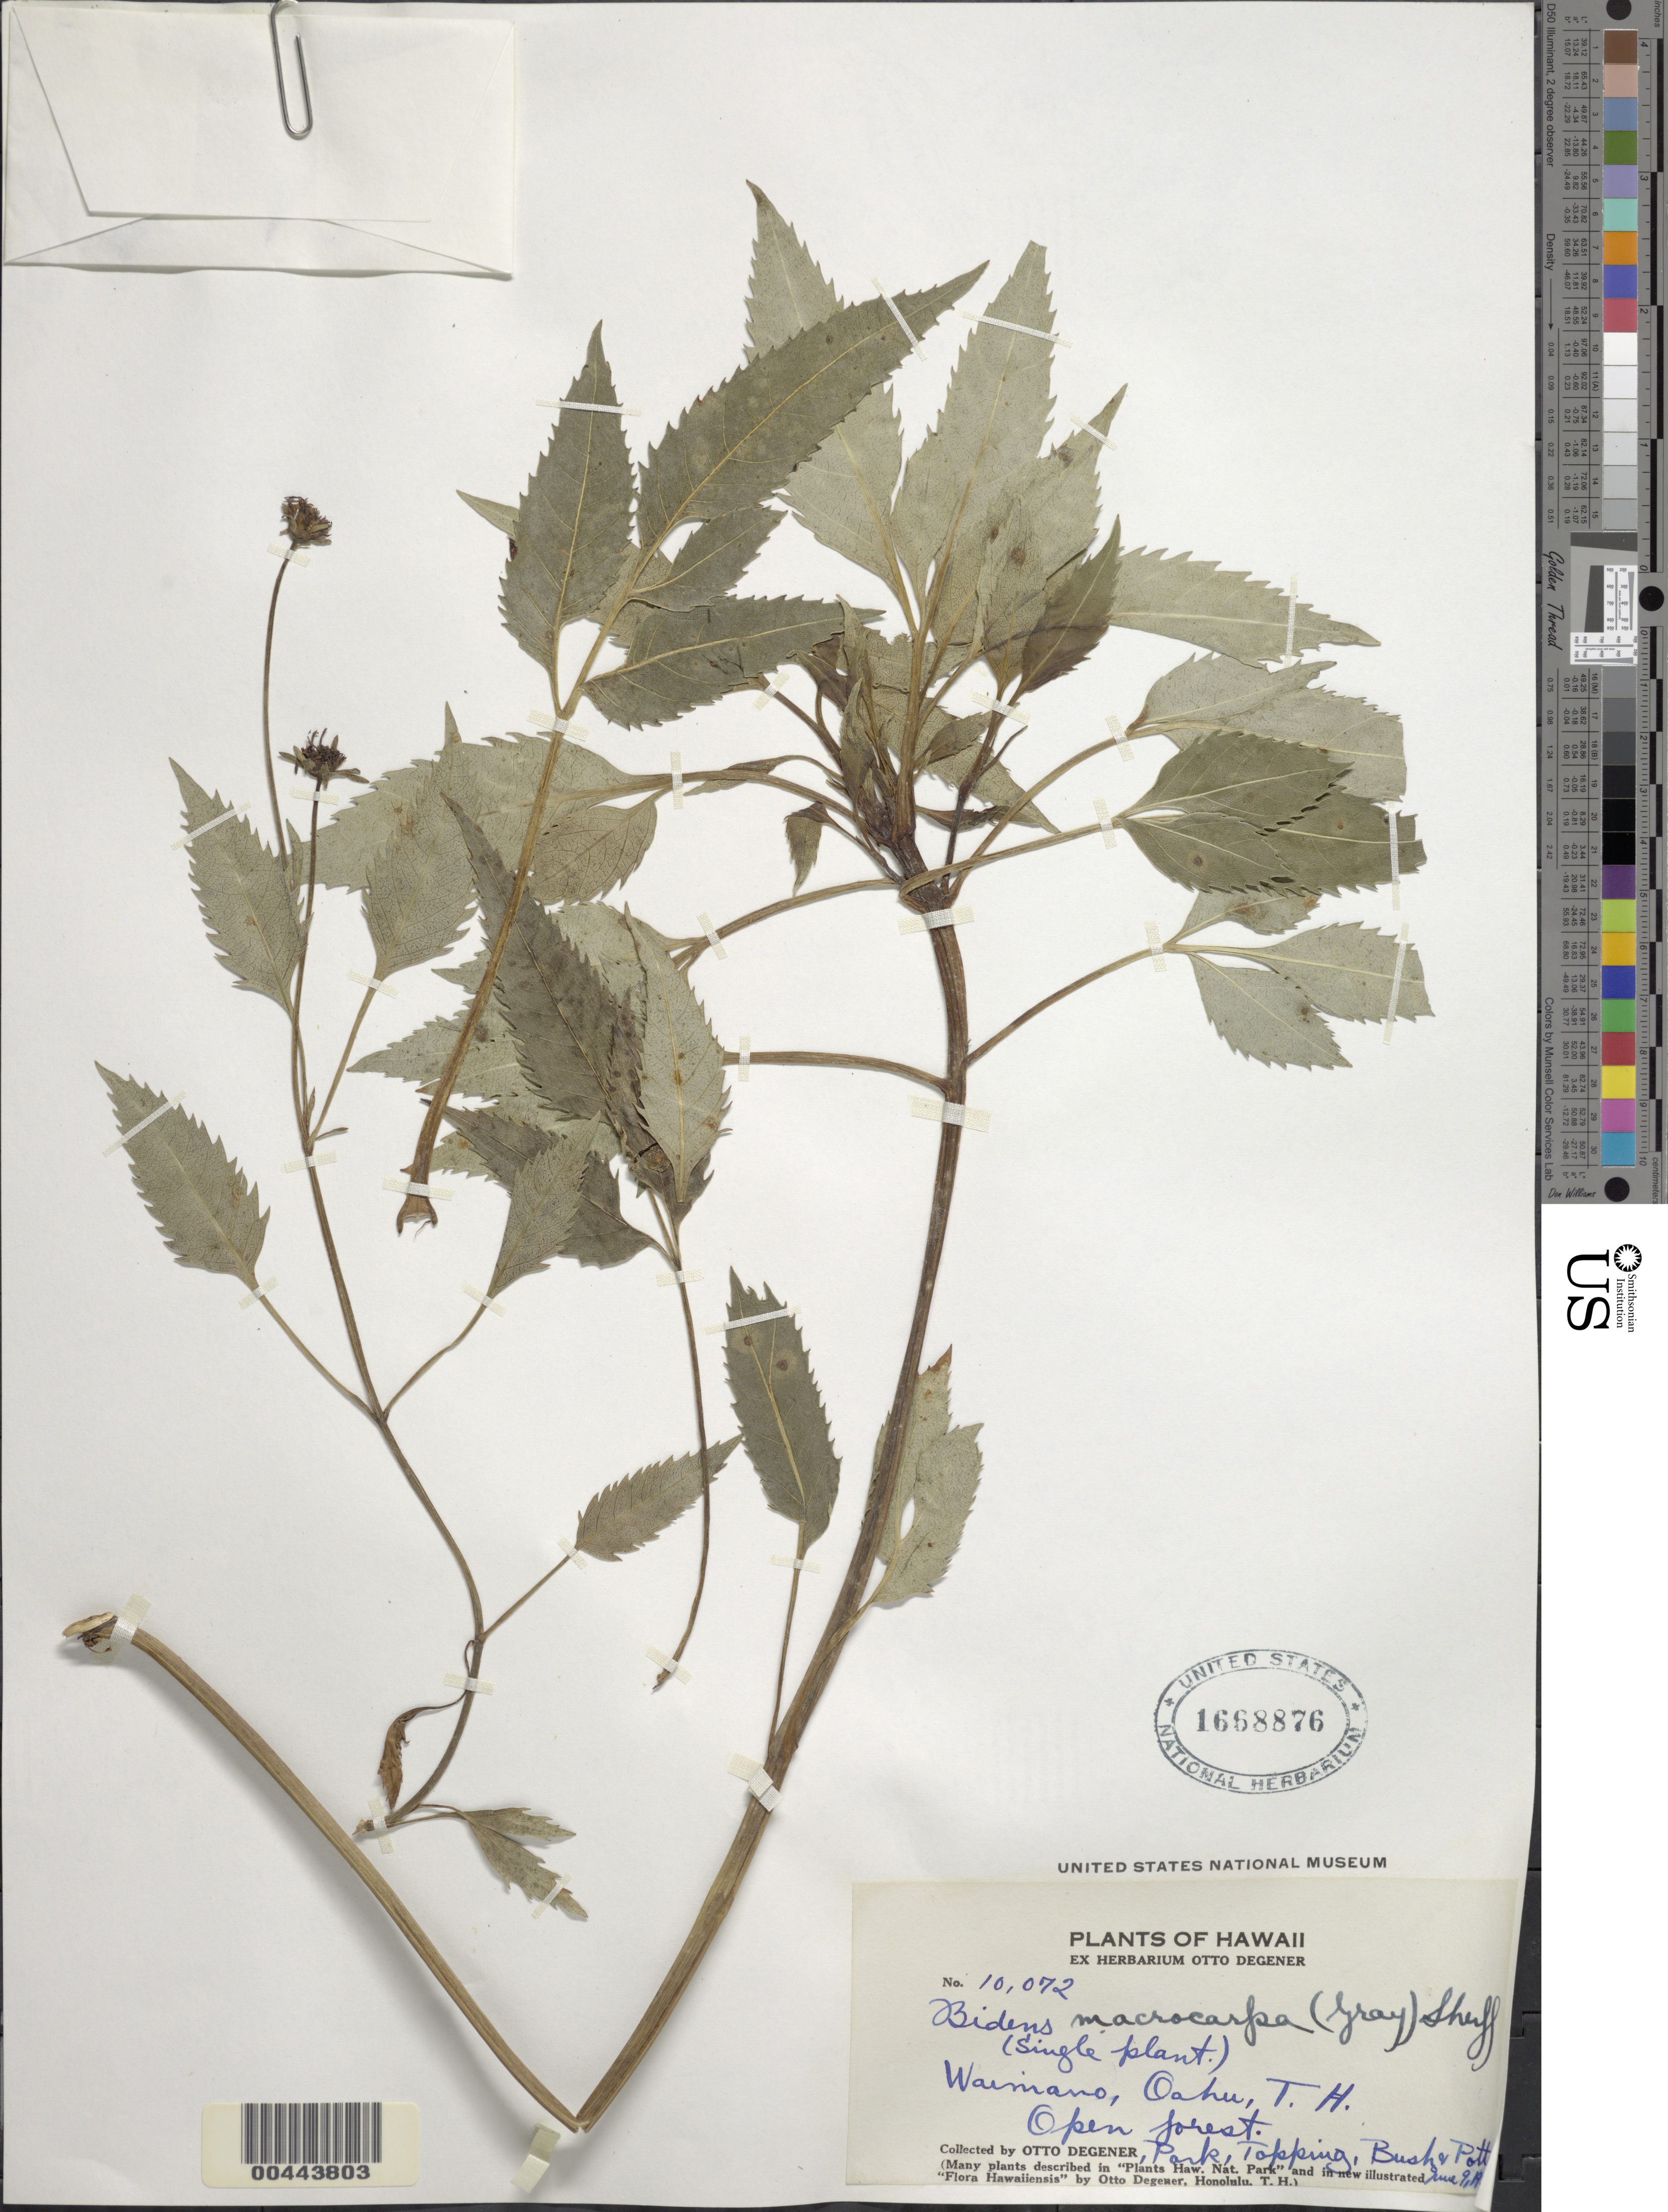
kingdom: Plantae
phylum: Tracheophyta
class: Magnoliopsida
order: Asterales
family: Asteraceae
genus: Bidens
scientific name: Bidens macrocarpa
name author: (A. Gray) Sherff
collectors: O. Degener, Park, D. L. Topping, B. F. Bush & Potter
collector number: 10072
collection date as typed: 9 Jun 1935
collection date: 1935-06-09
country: United States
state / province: Hawaii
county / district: Honolulu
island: Oahu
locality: Waimano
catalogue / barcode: US 1668876